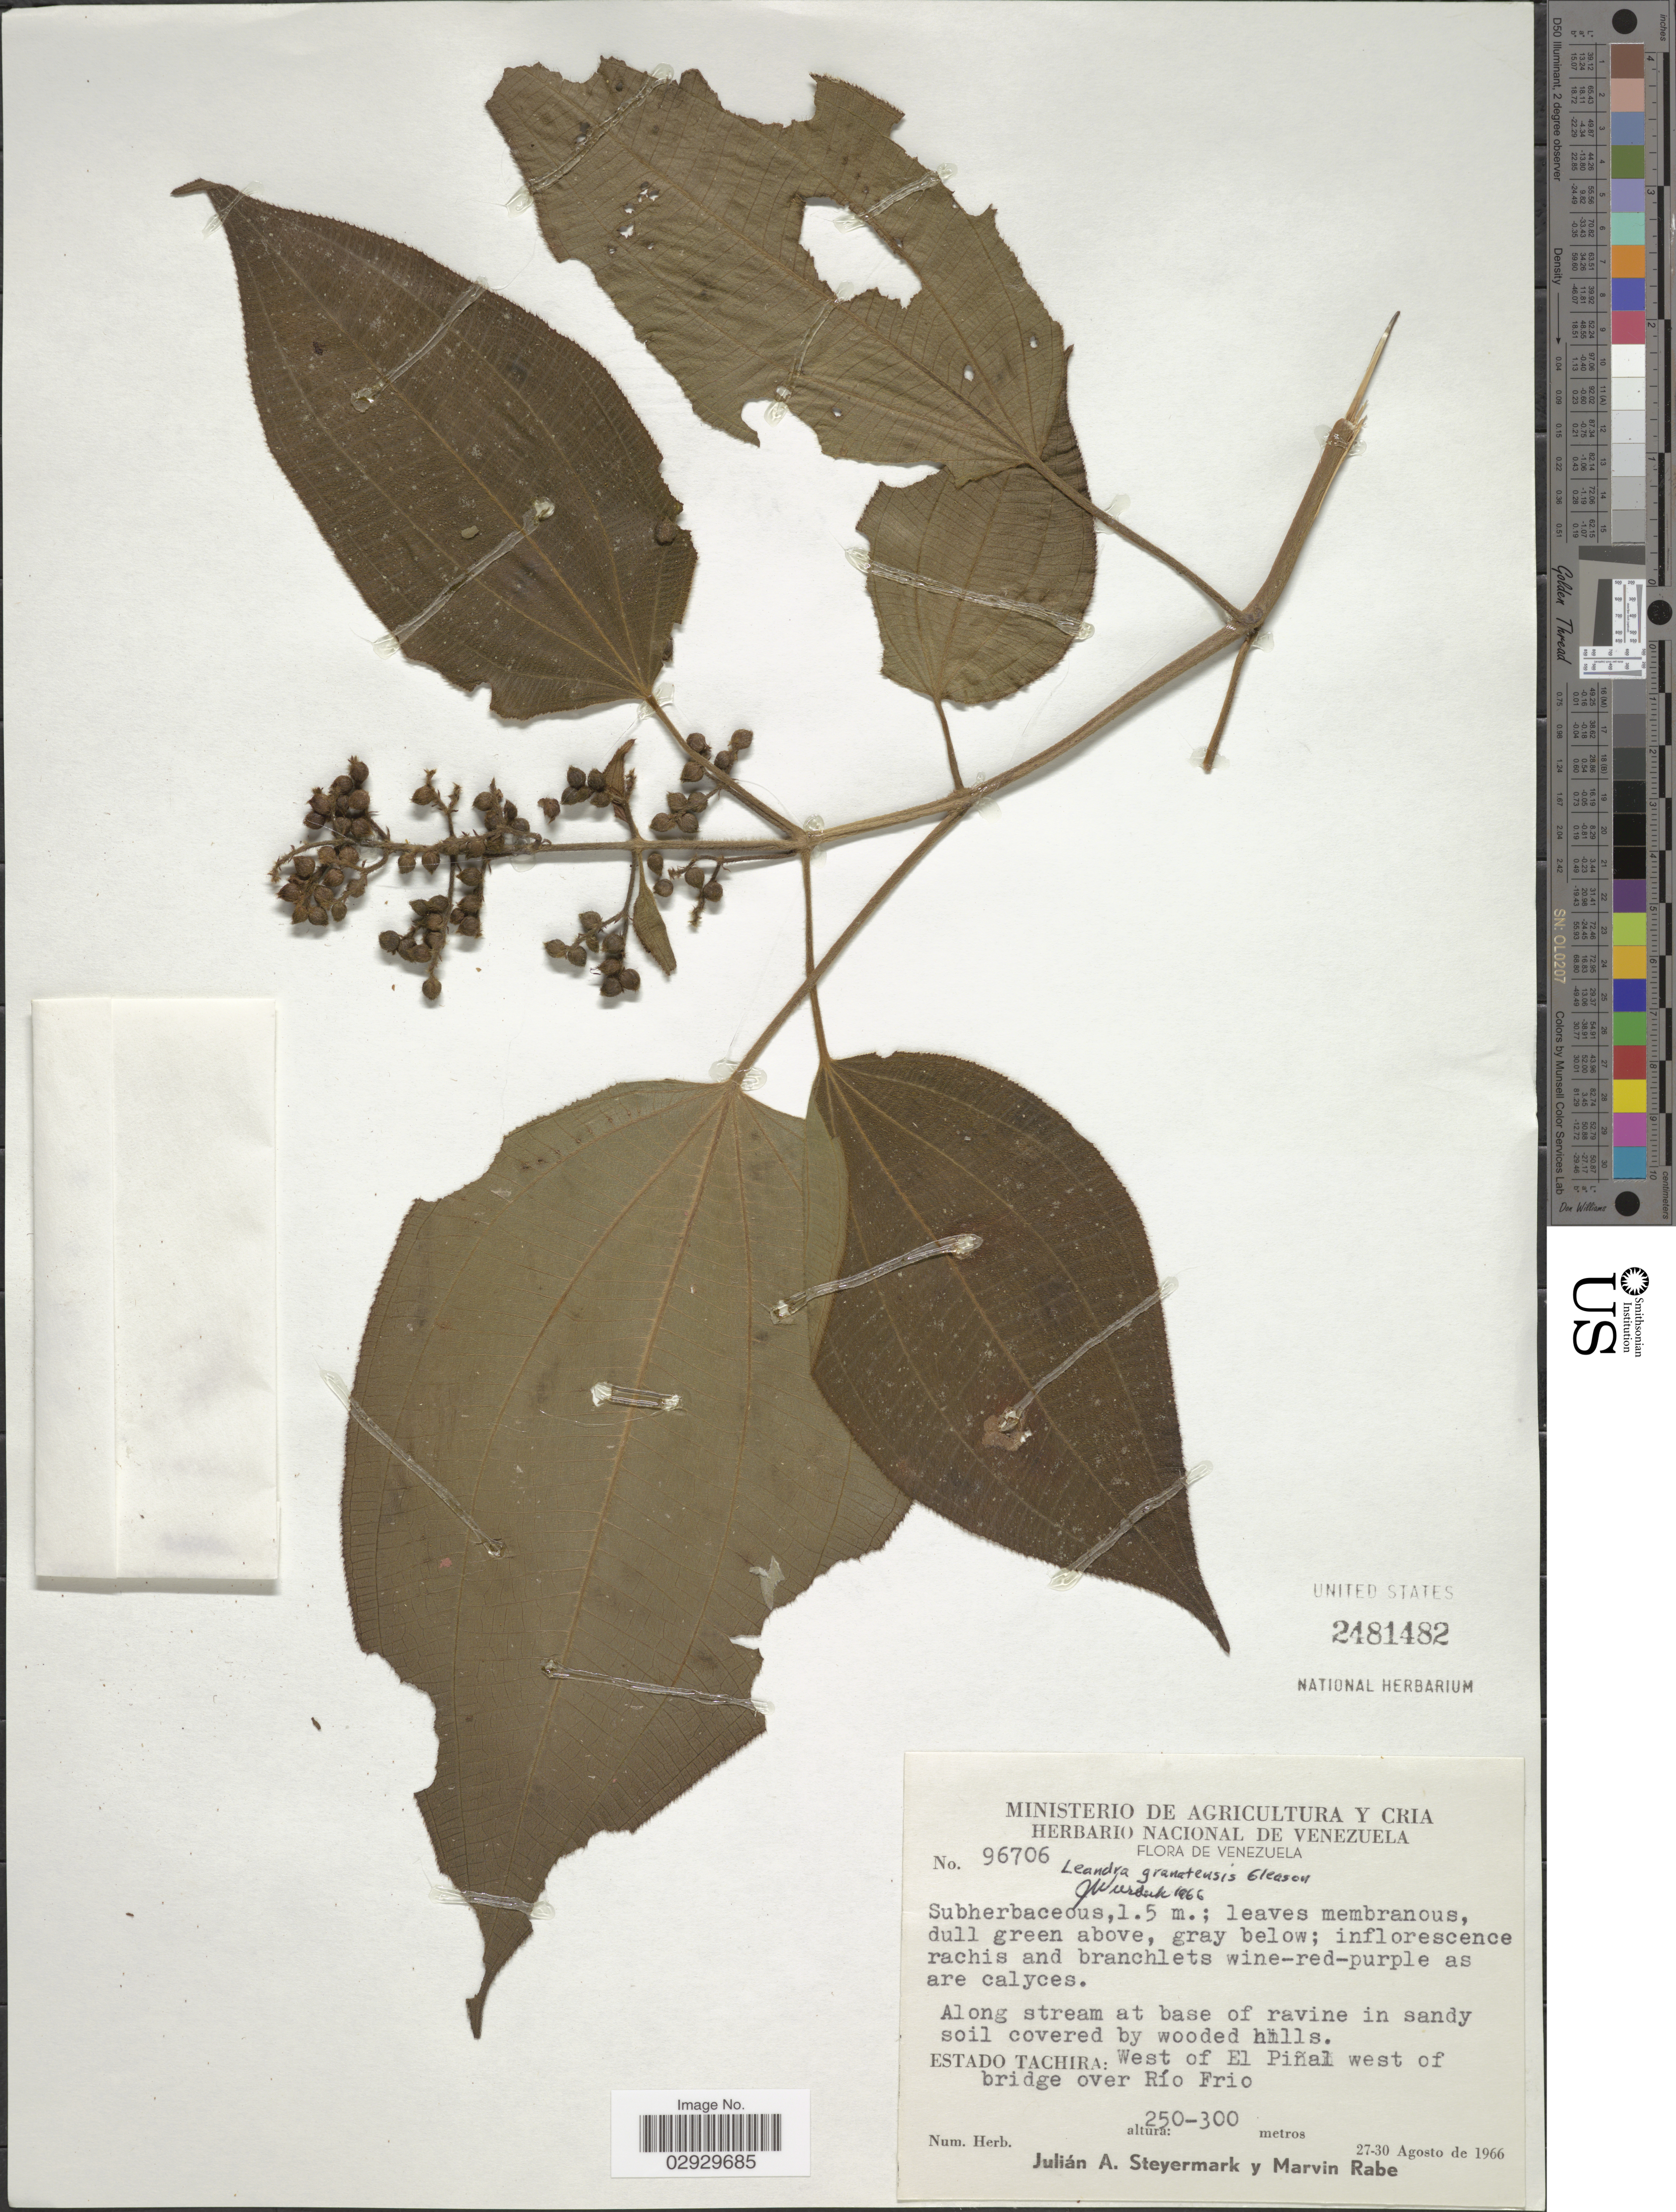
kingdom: Plantae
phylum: Tracheophyta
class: Magnoliopsida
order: Myrtales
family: Melastomataceae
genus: Leandra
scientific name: Leandra granatensis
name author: Gleason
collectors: J. Steyermark & M. Rabe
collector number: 96706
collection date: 1966-08-27/1966-08-30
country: Venezuela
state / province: Tachira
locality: West of El Piñal west of bridge over Río Frio.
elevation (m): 250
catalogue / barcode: US 2481482